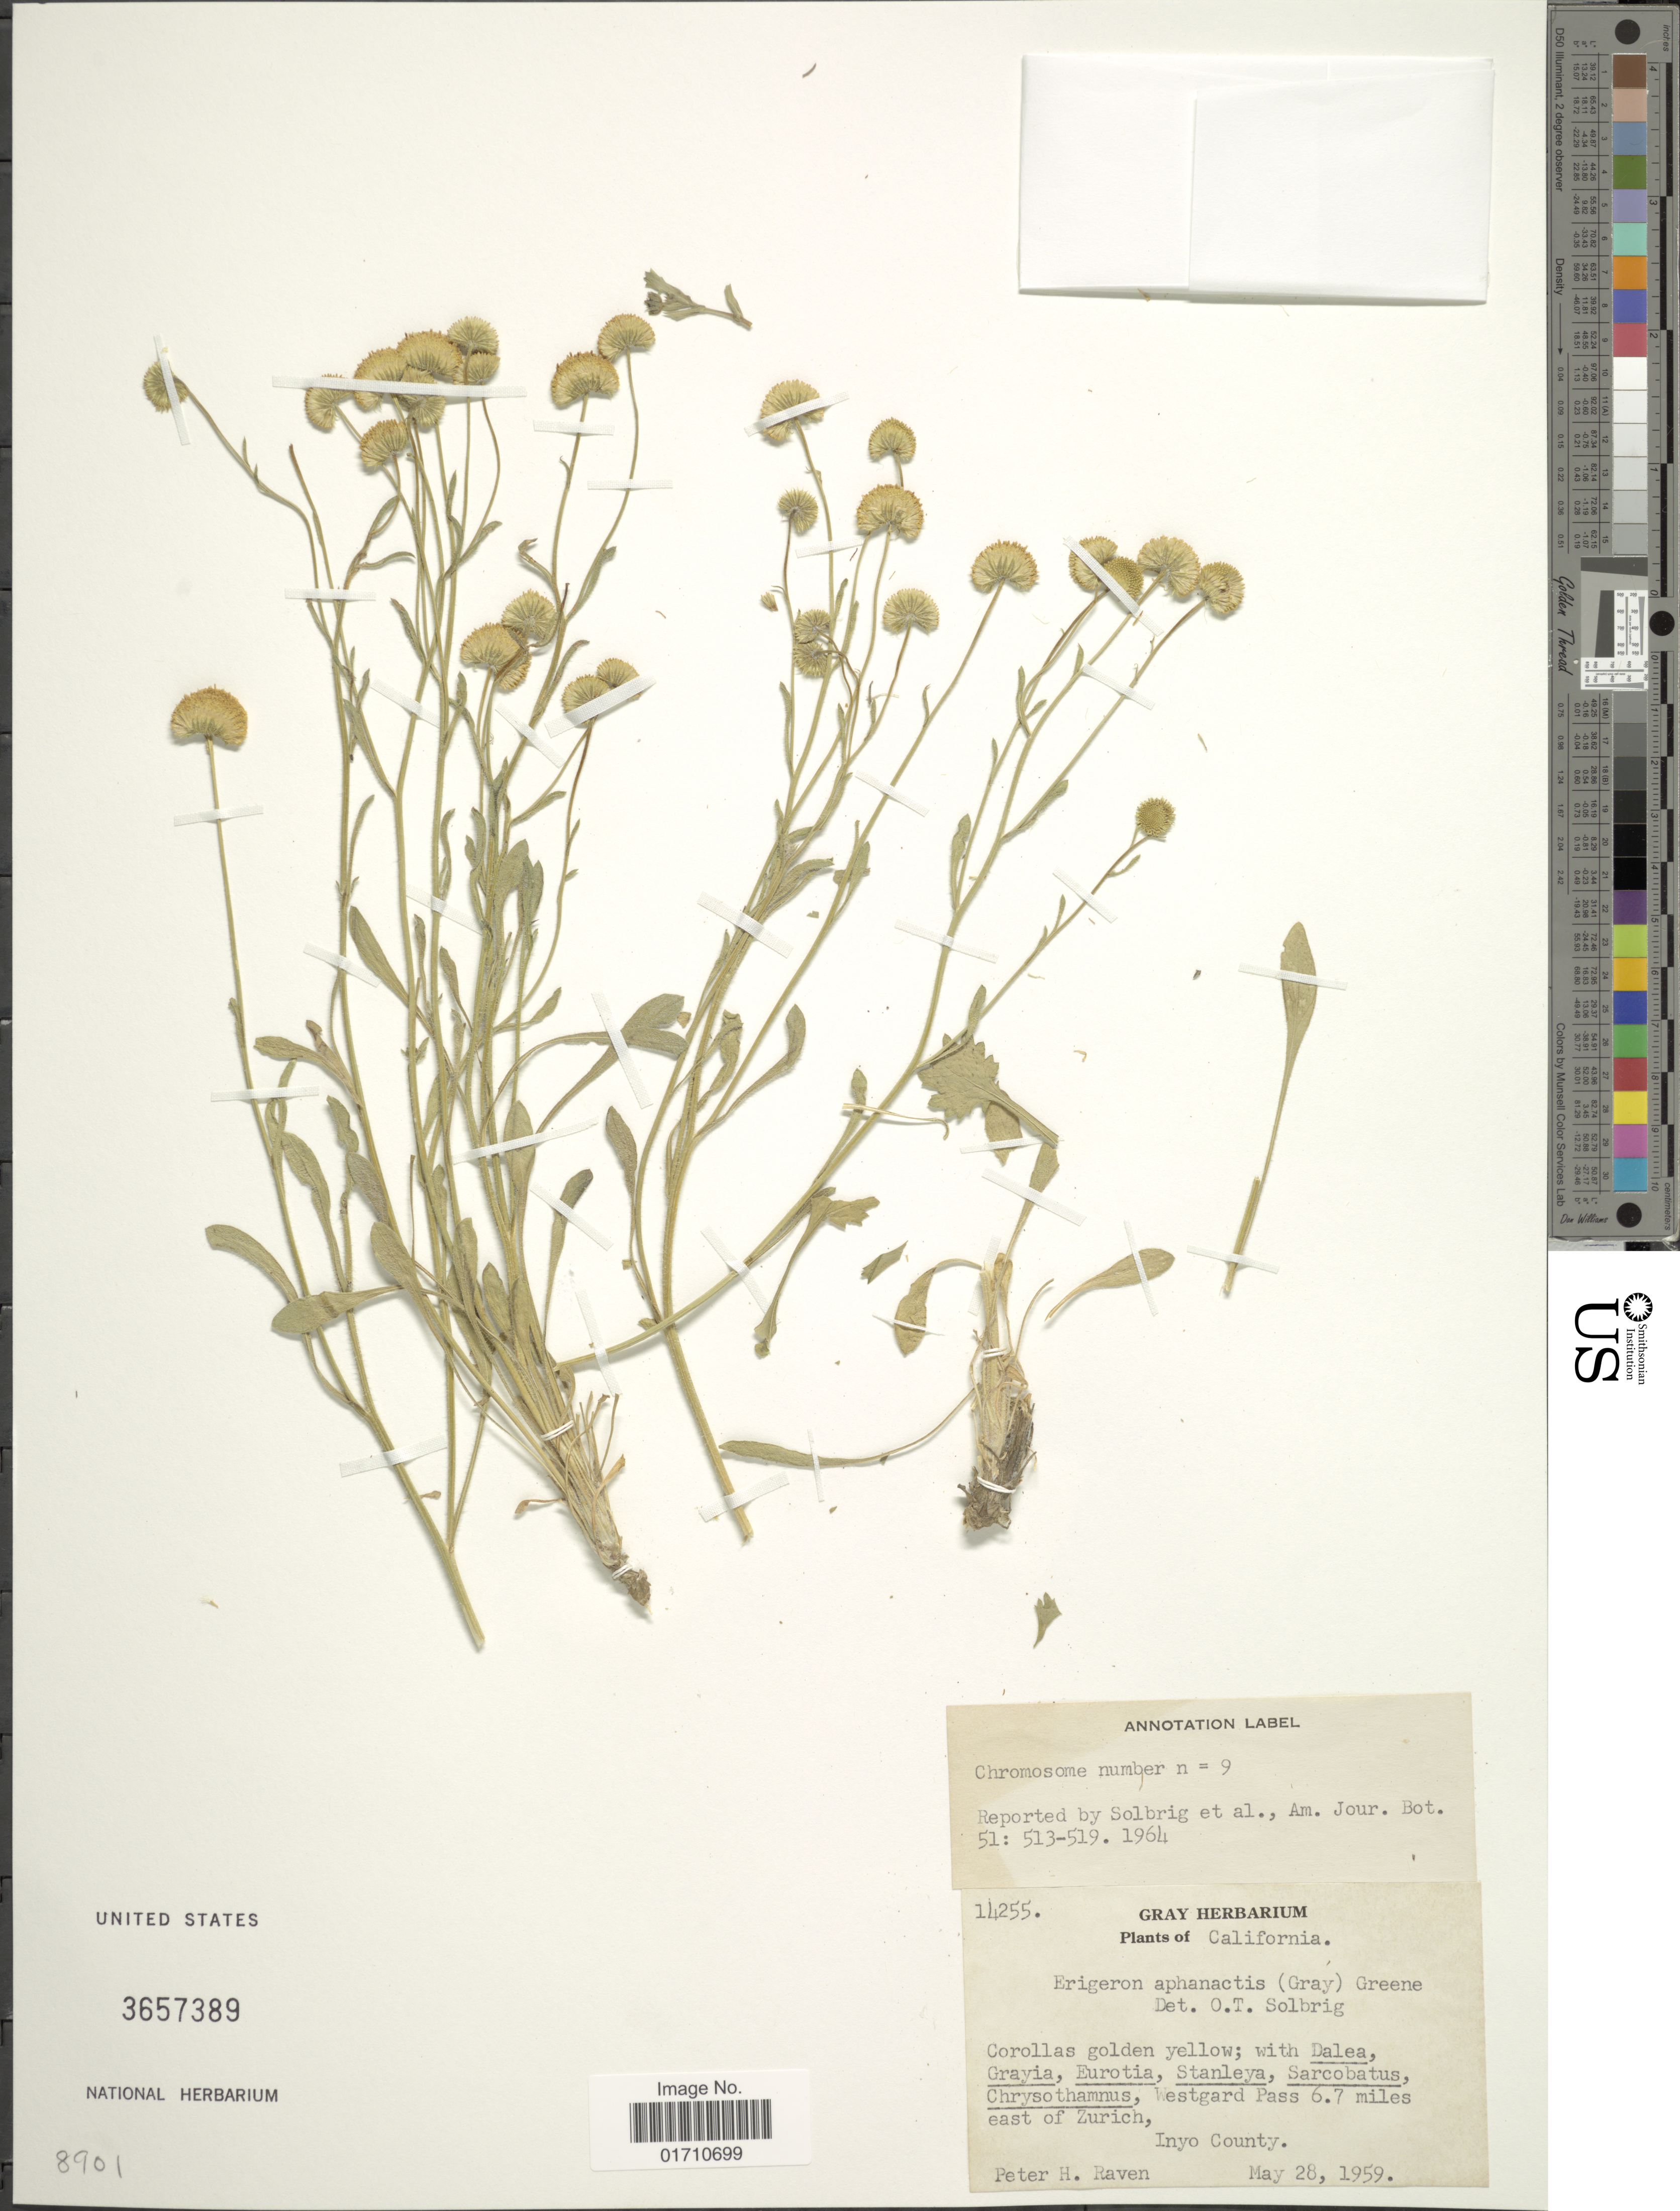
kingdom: Plantae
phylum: Tracheophyta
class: Magnoliopsida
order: Asterales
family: Asteraceae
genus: Erigeron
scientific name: Erigeron aphanactis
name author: (A. Gray) Greene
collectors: P. Raven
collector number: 14255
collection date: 1959-05-28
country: United States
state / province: California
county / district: Inyo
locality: Westgard Pass 6.7 miles east of Zurich, Inyo County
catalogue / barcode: US 36657389